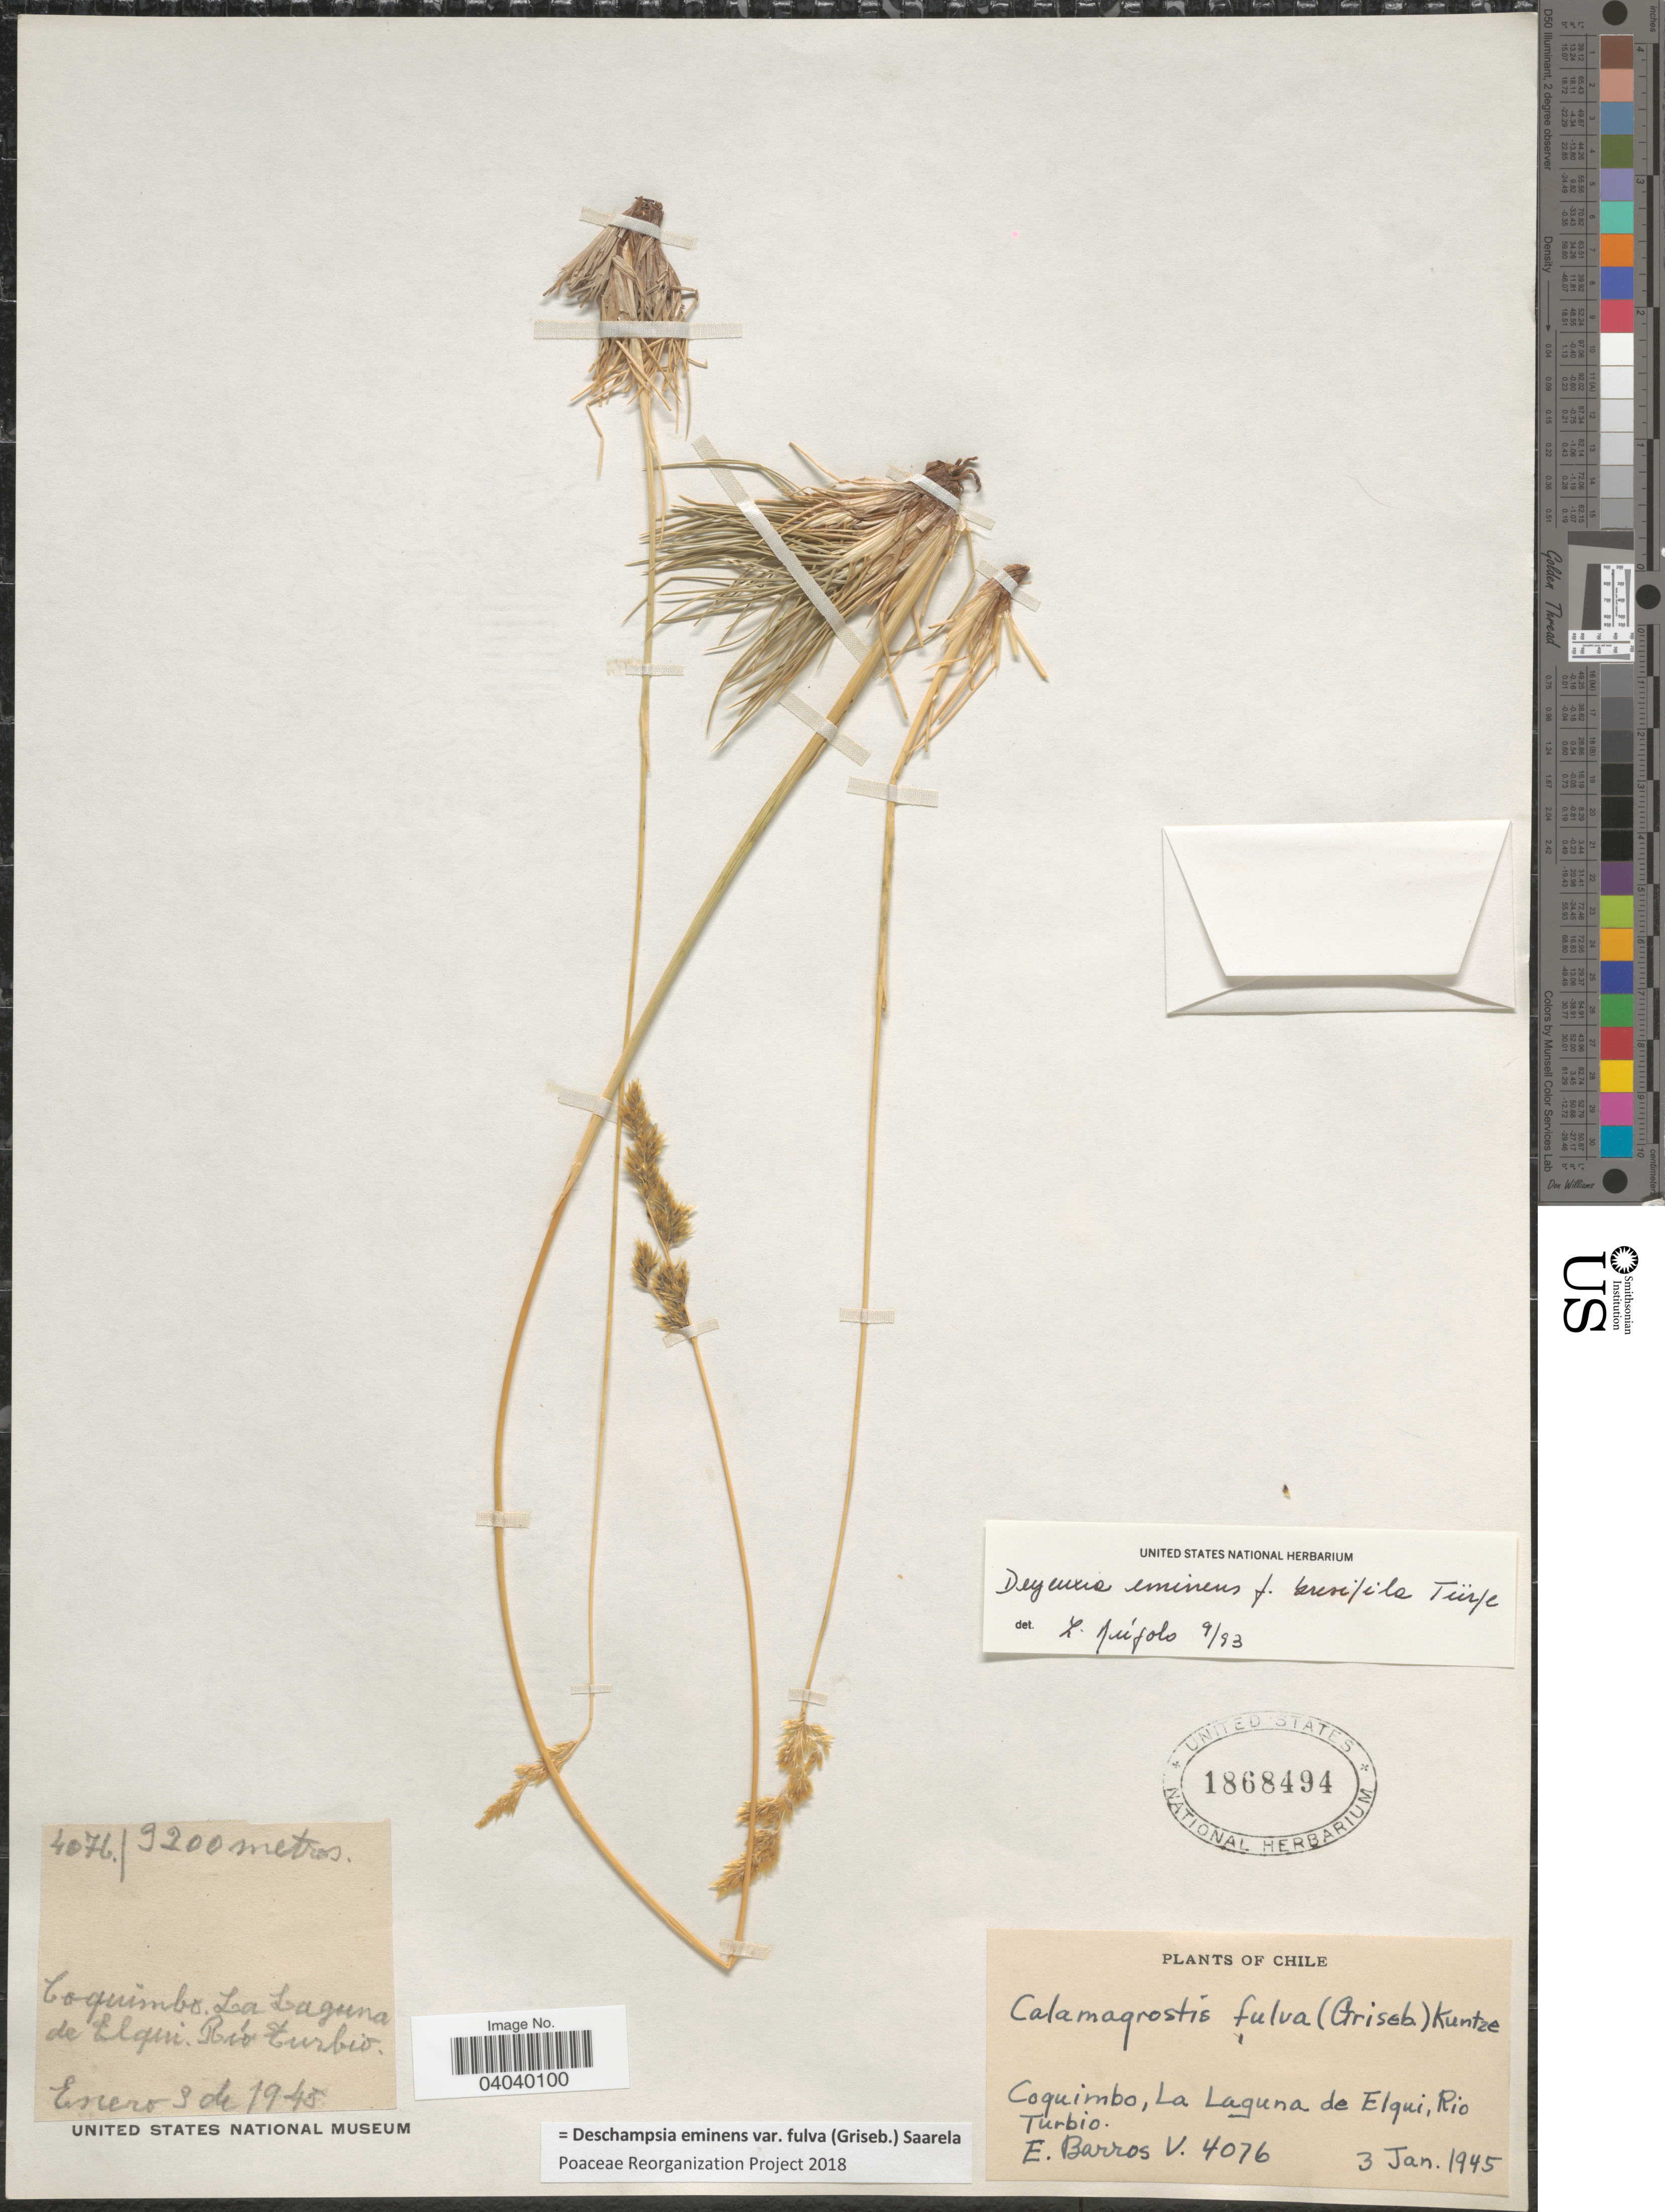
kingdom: Plantae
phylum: Tracheophyta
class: Liliopsida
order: Poales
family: Poaceae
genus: Deschampsia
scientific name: Deschampsia eminens var. fulva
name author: (Griseb.) Saarela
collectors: E. Barros V.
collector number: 4076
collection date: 1945-01-03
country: Chile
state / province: Coquimbo (IV)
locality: Coquimbo, La Laguna de Elqui, Rio Turbio.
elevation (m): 3200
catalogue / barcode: US 1868494